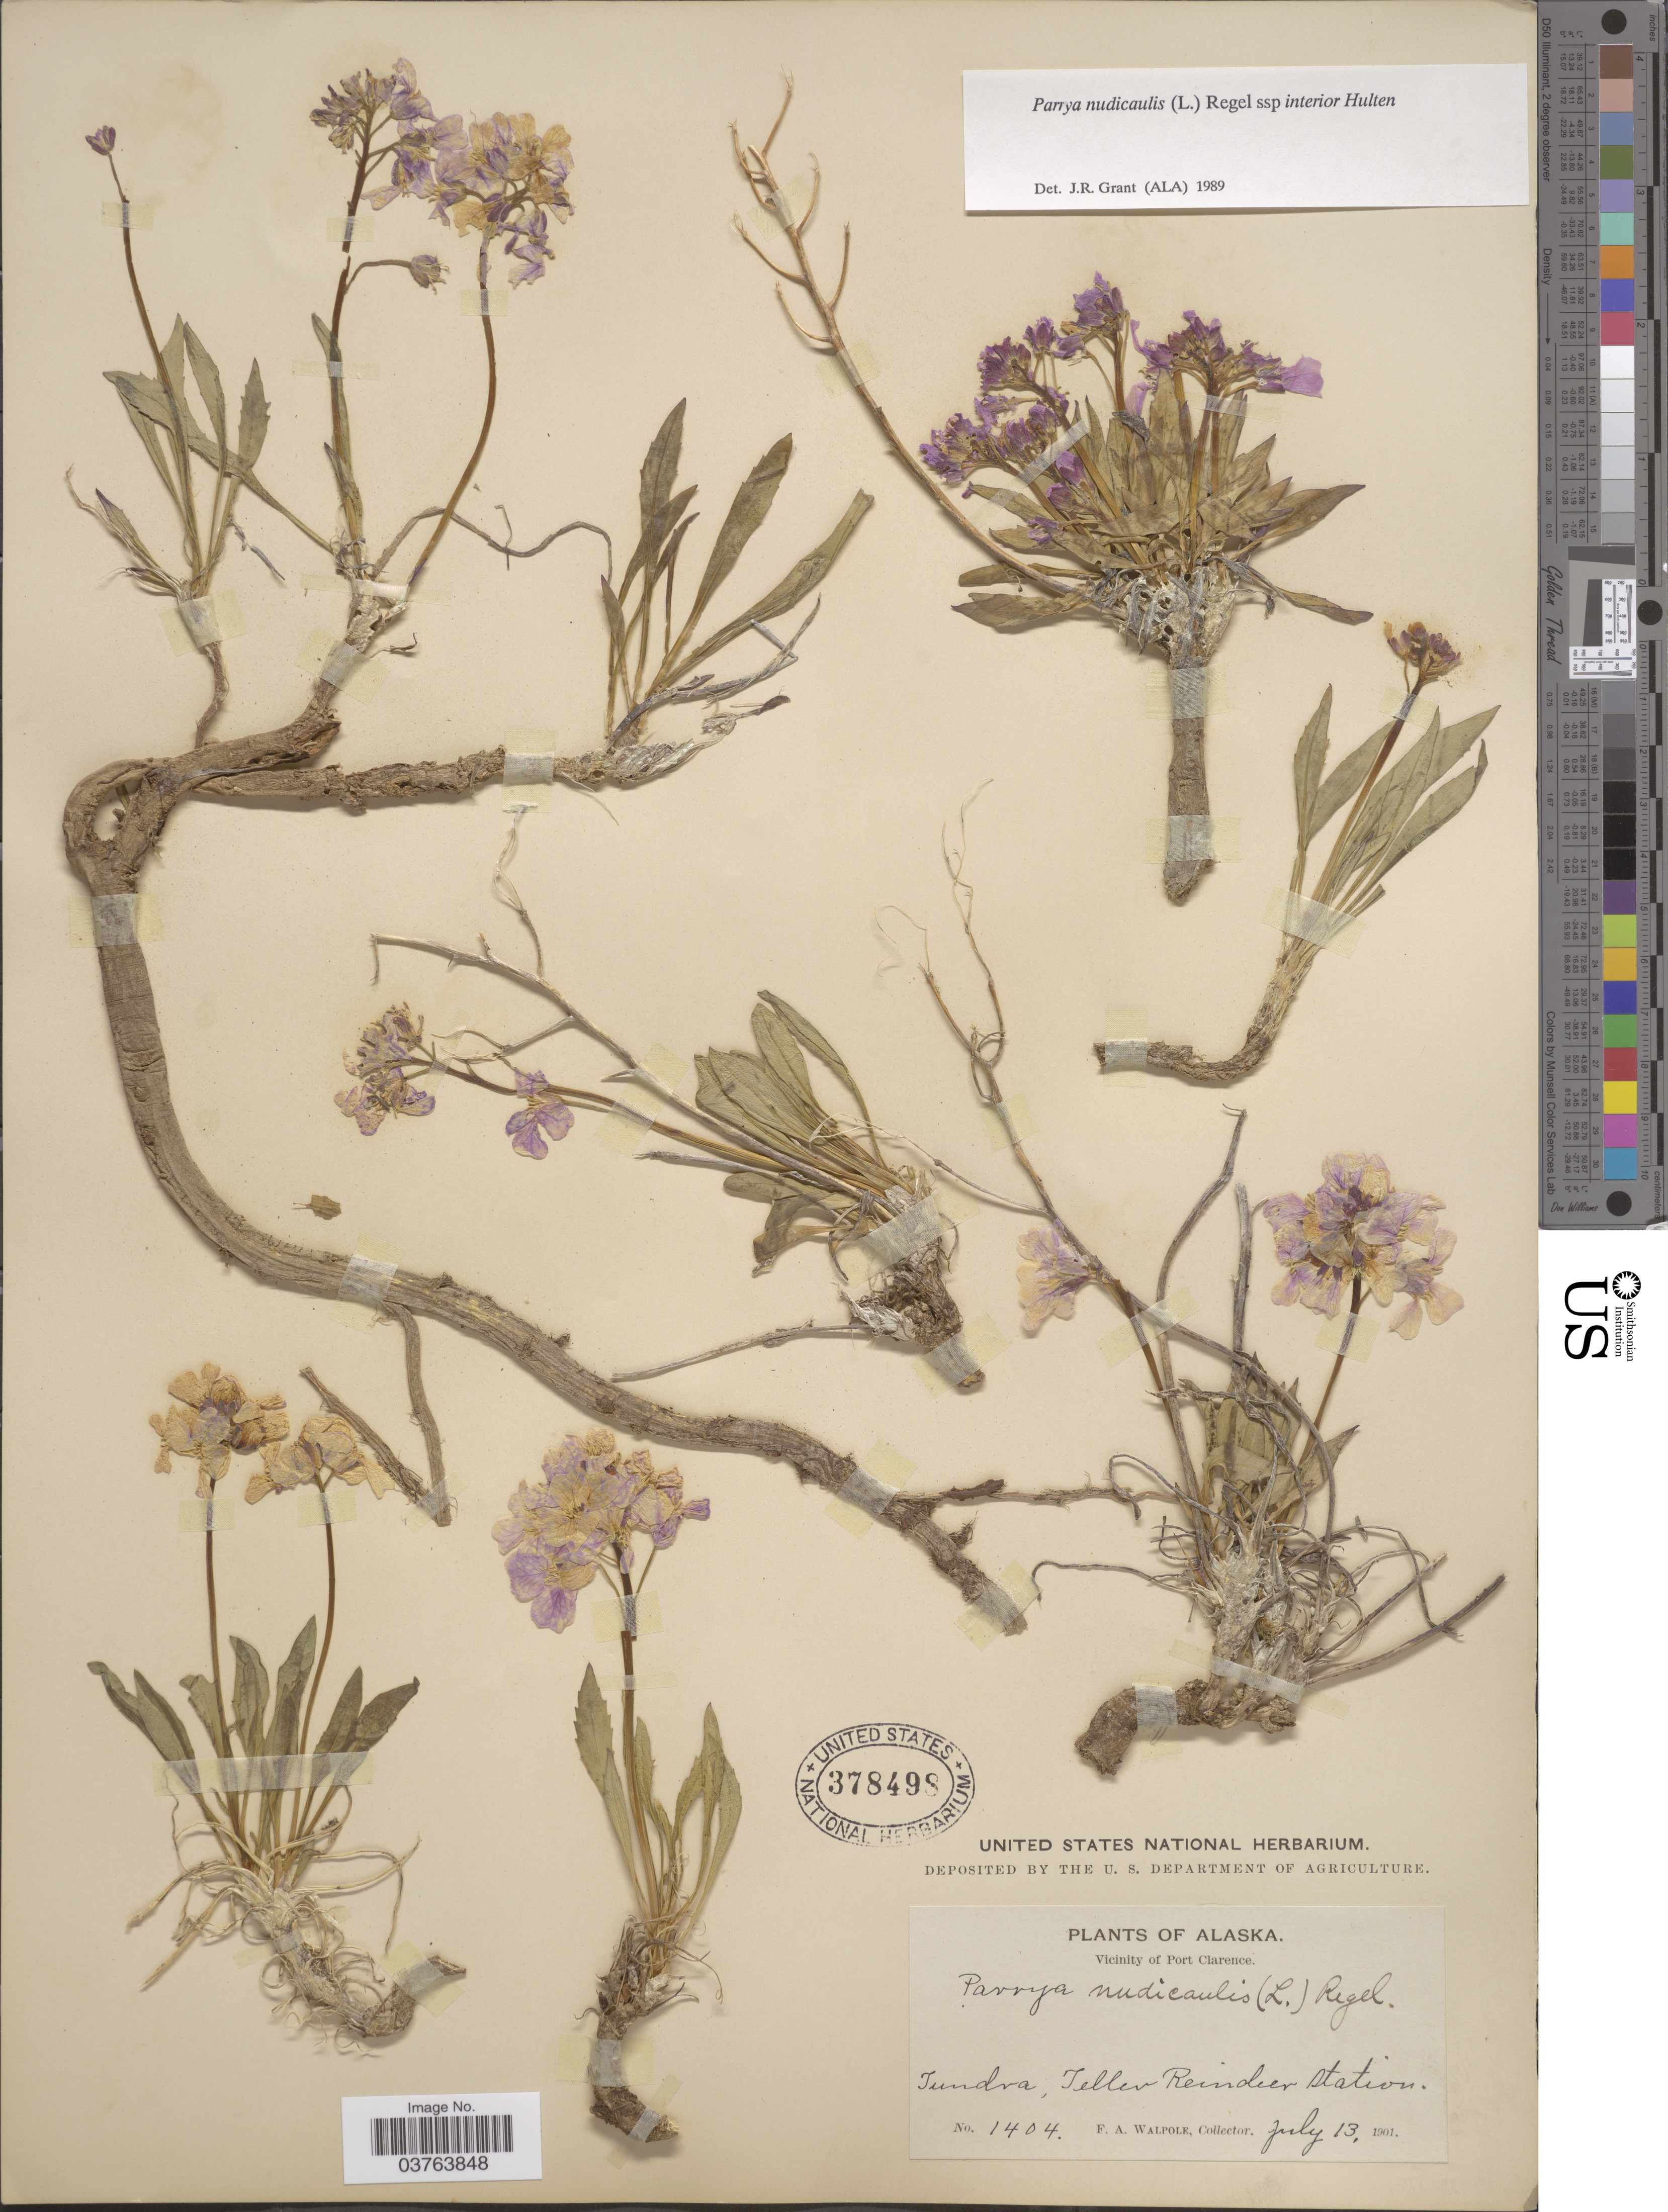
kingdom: Plantae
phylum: Tracheophyta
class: Magnoliopsida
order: Brassicales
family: Brassicaceae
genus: Parrya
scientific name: Parrya nudicaulis subsp. interior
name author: Hultén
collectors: F. Walpole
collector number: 1404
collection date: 1901-07-13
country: United States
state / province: Alaska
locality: Vicinity of Port Clarence. Tundra, Teller Reindeer Station.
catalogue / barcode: US 378498